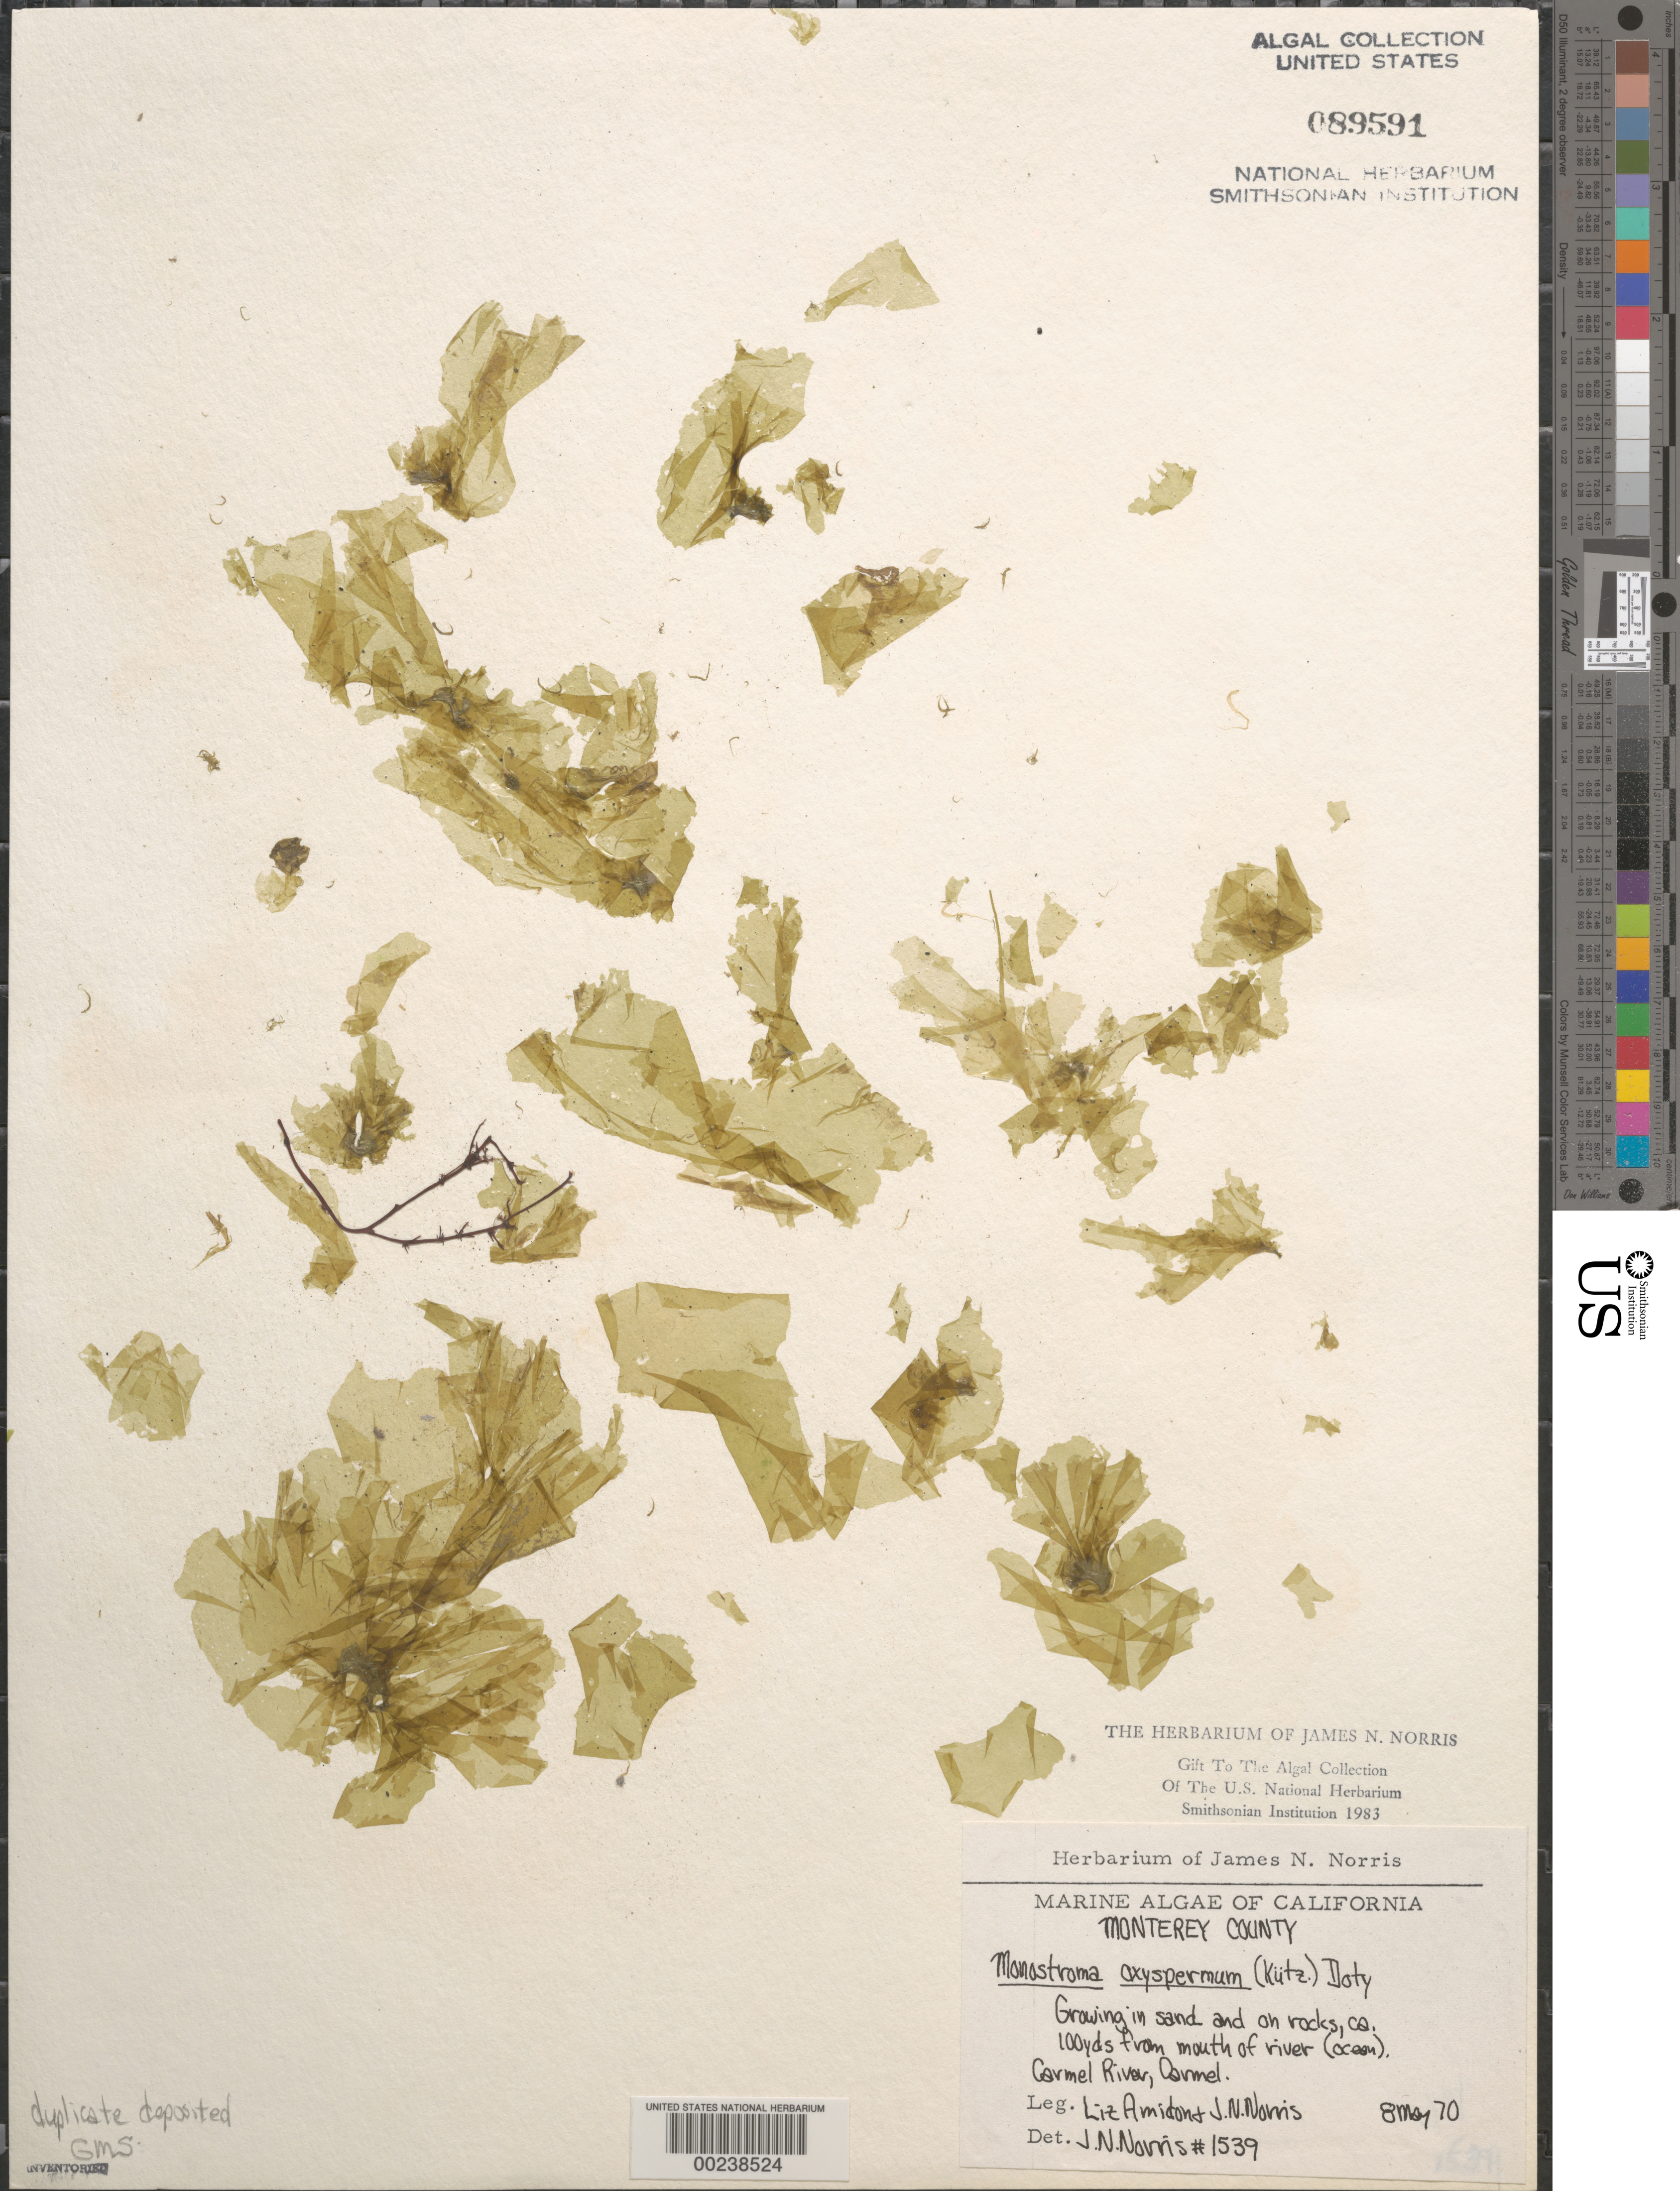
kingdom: Plantae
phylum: Chlorophyta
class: Ulvophyceae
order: Ulvales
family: Gayraliaceae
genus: Gayralia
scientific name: Gayralia oxysperma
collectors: E. Amidon & J. N. Norris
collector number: JN-1539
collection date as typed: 08 May 1970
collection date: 1970-05-08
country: United States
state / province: California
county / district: Monterey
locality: Carmel River mouth, Carmel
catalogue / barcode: US 89591